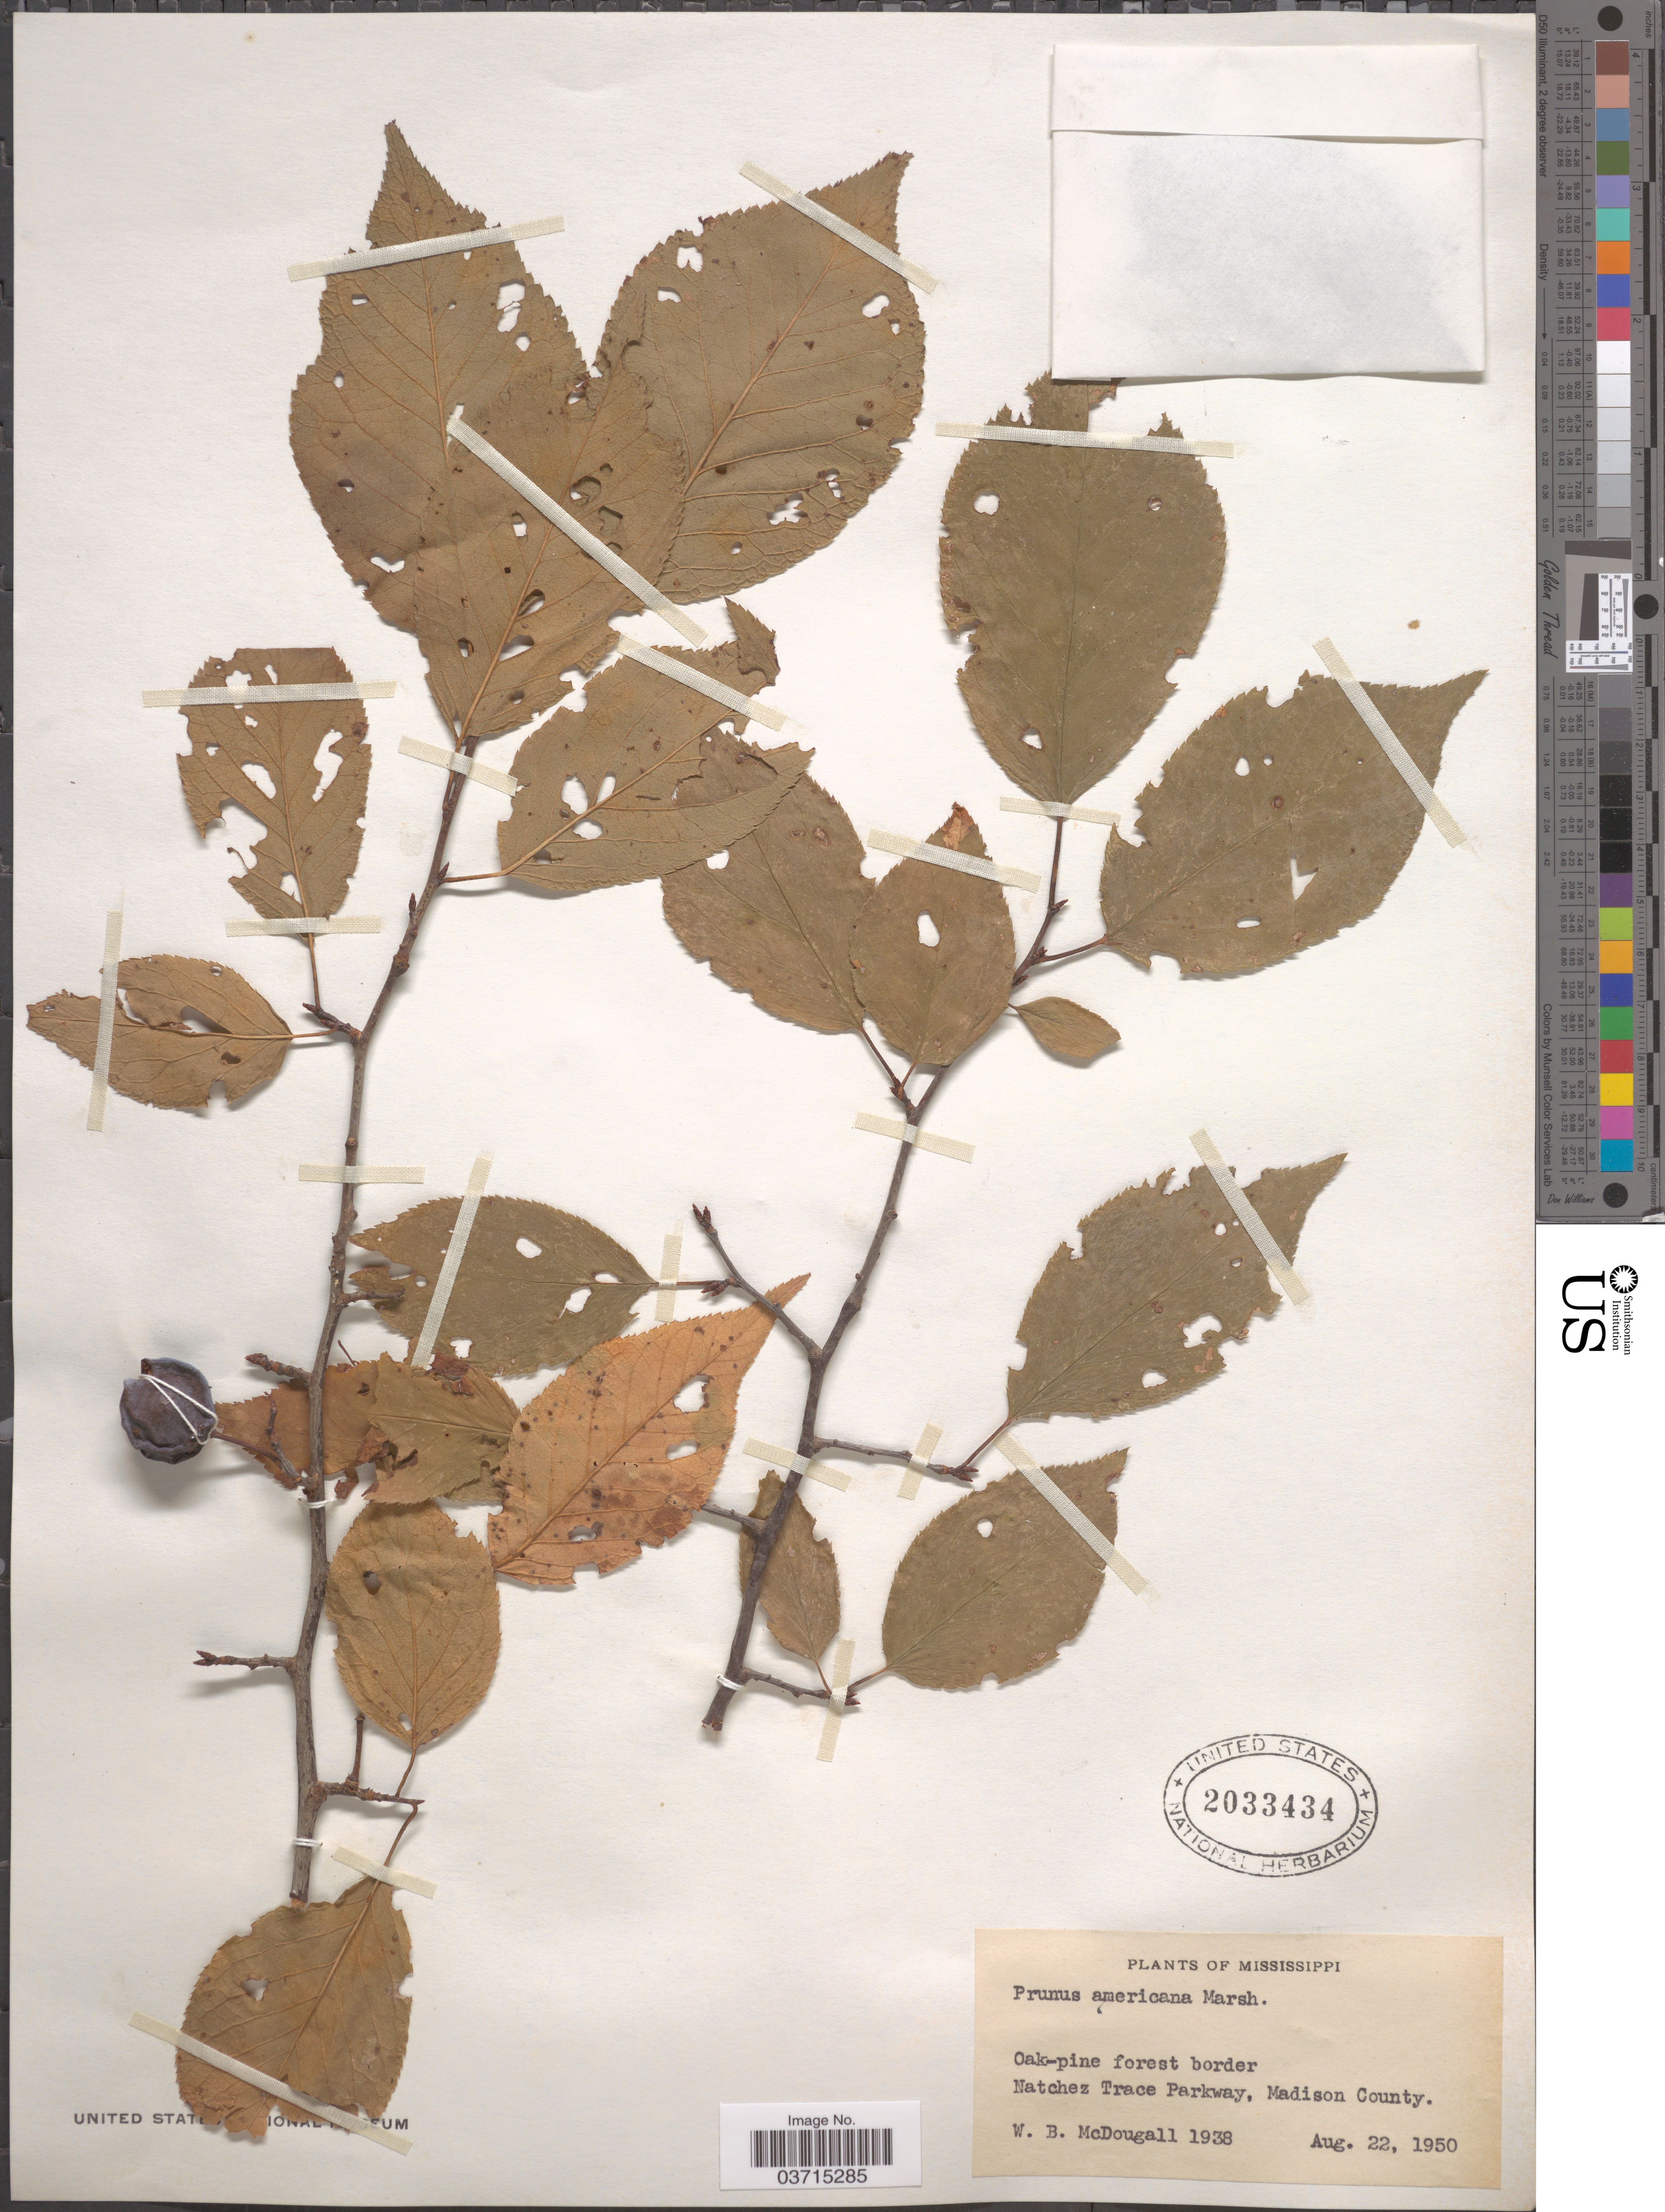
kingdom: Plantae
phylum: Tracheophyta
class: Magnoliopsida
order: Rosales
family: Rosaceae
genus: Prunus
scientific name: Prunus americana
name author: Marshall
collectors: W. B. McDougall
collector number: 1938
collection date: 1950-08-22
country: United States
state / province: Mississippi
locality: Natchez Trace Parkway, Madison County.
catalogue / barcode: US 2033434